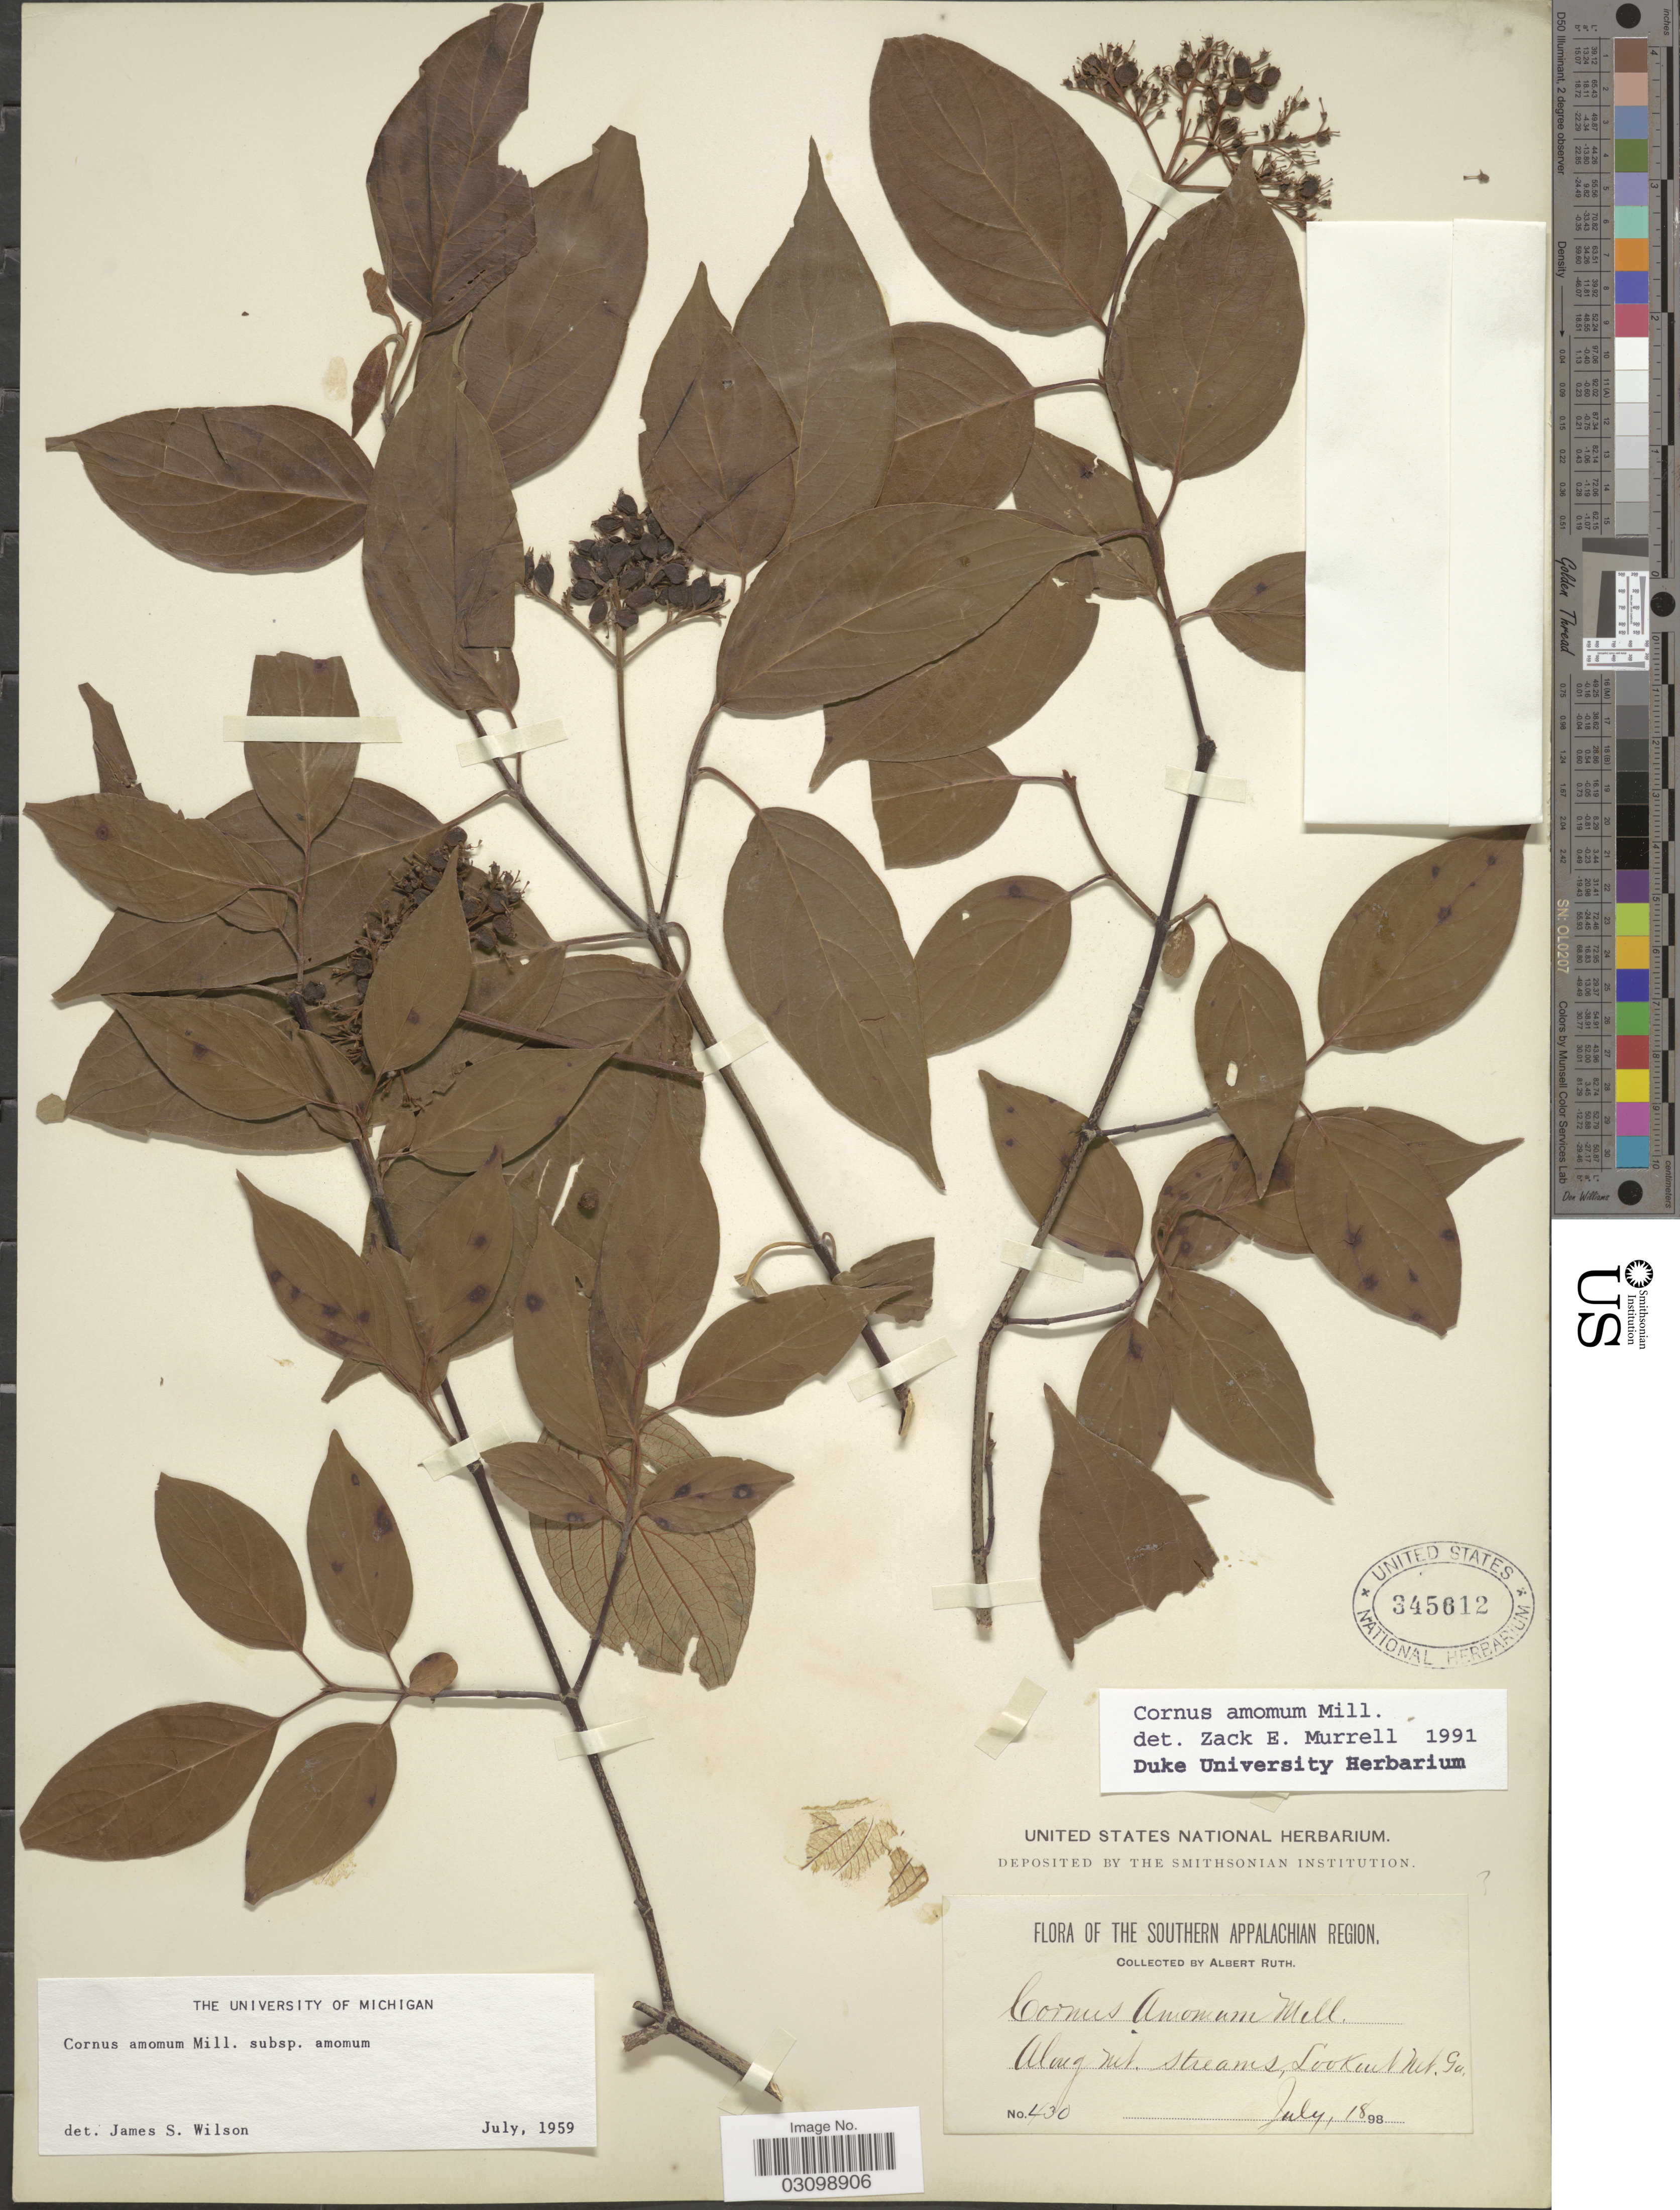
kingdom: Plantae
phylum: Tracheophyta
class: Magnoliopsida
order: Cornales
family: Cornaceae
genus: Cornus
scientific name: Cornus amomum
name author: Mill.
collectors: A. Ruth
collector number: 430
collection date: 1898-07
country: United States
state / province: Georgia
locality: The Southern Appalachian Region, Along Mt. streams, Lookout Mt.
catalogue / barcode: US 345612